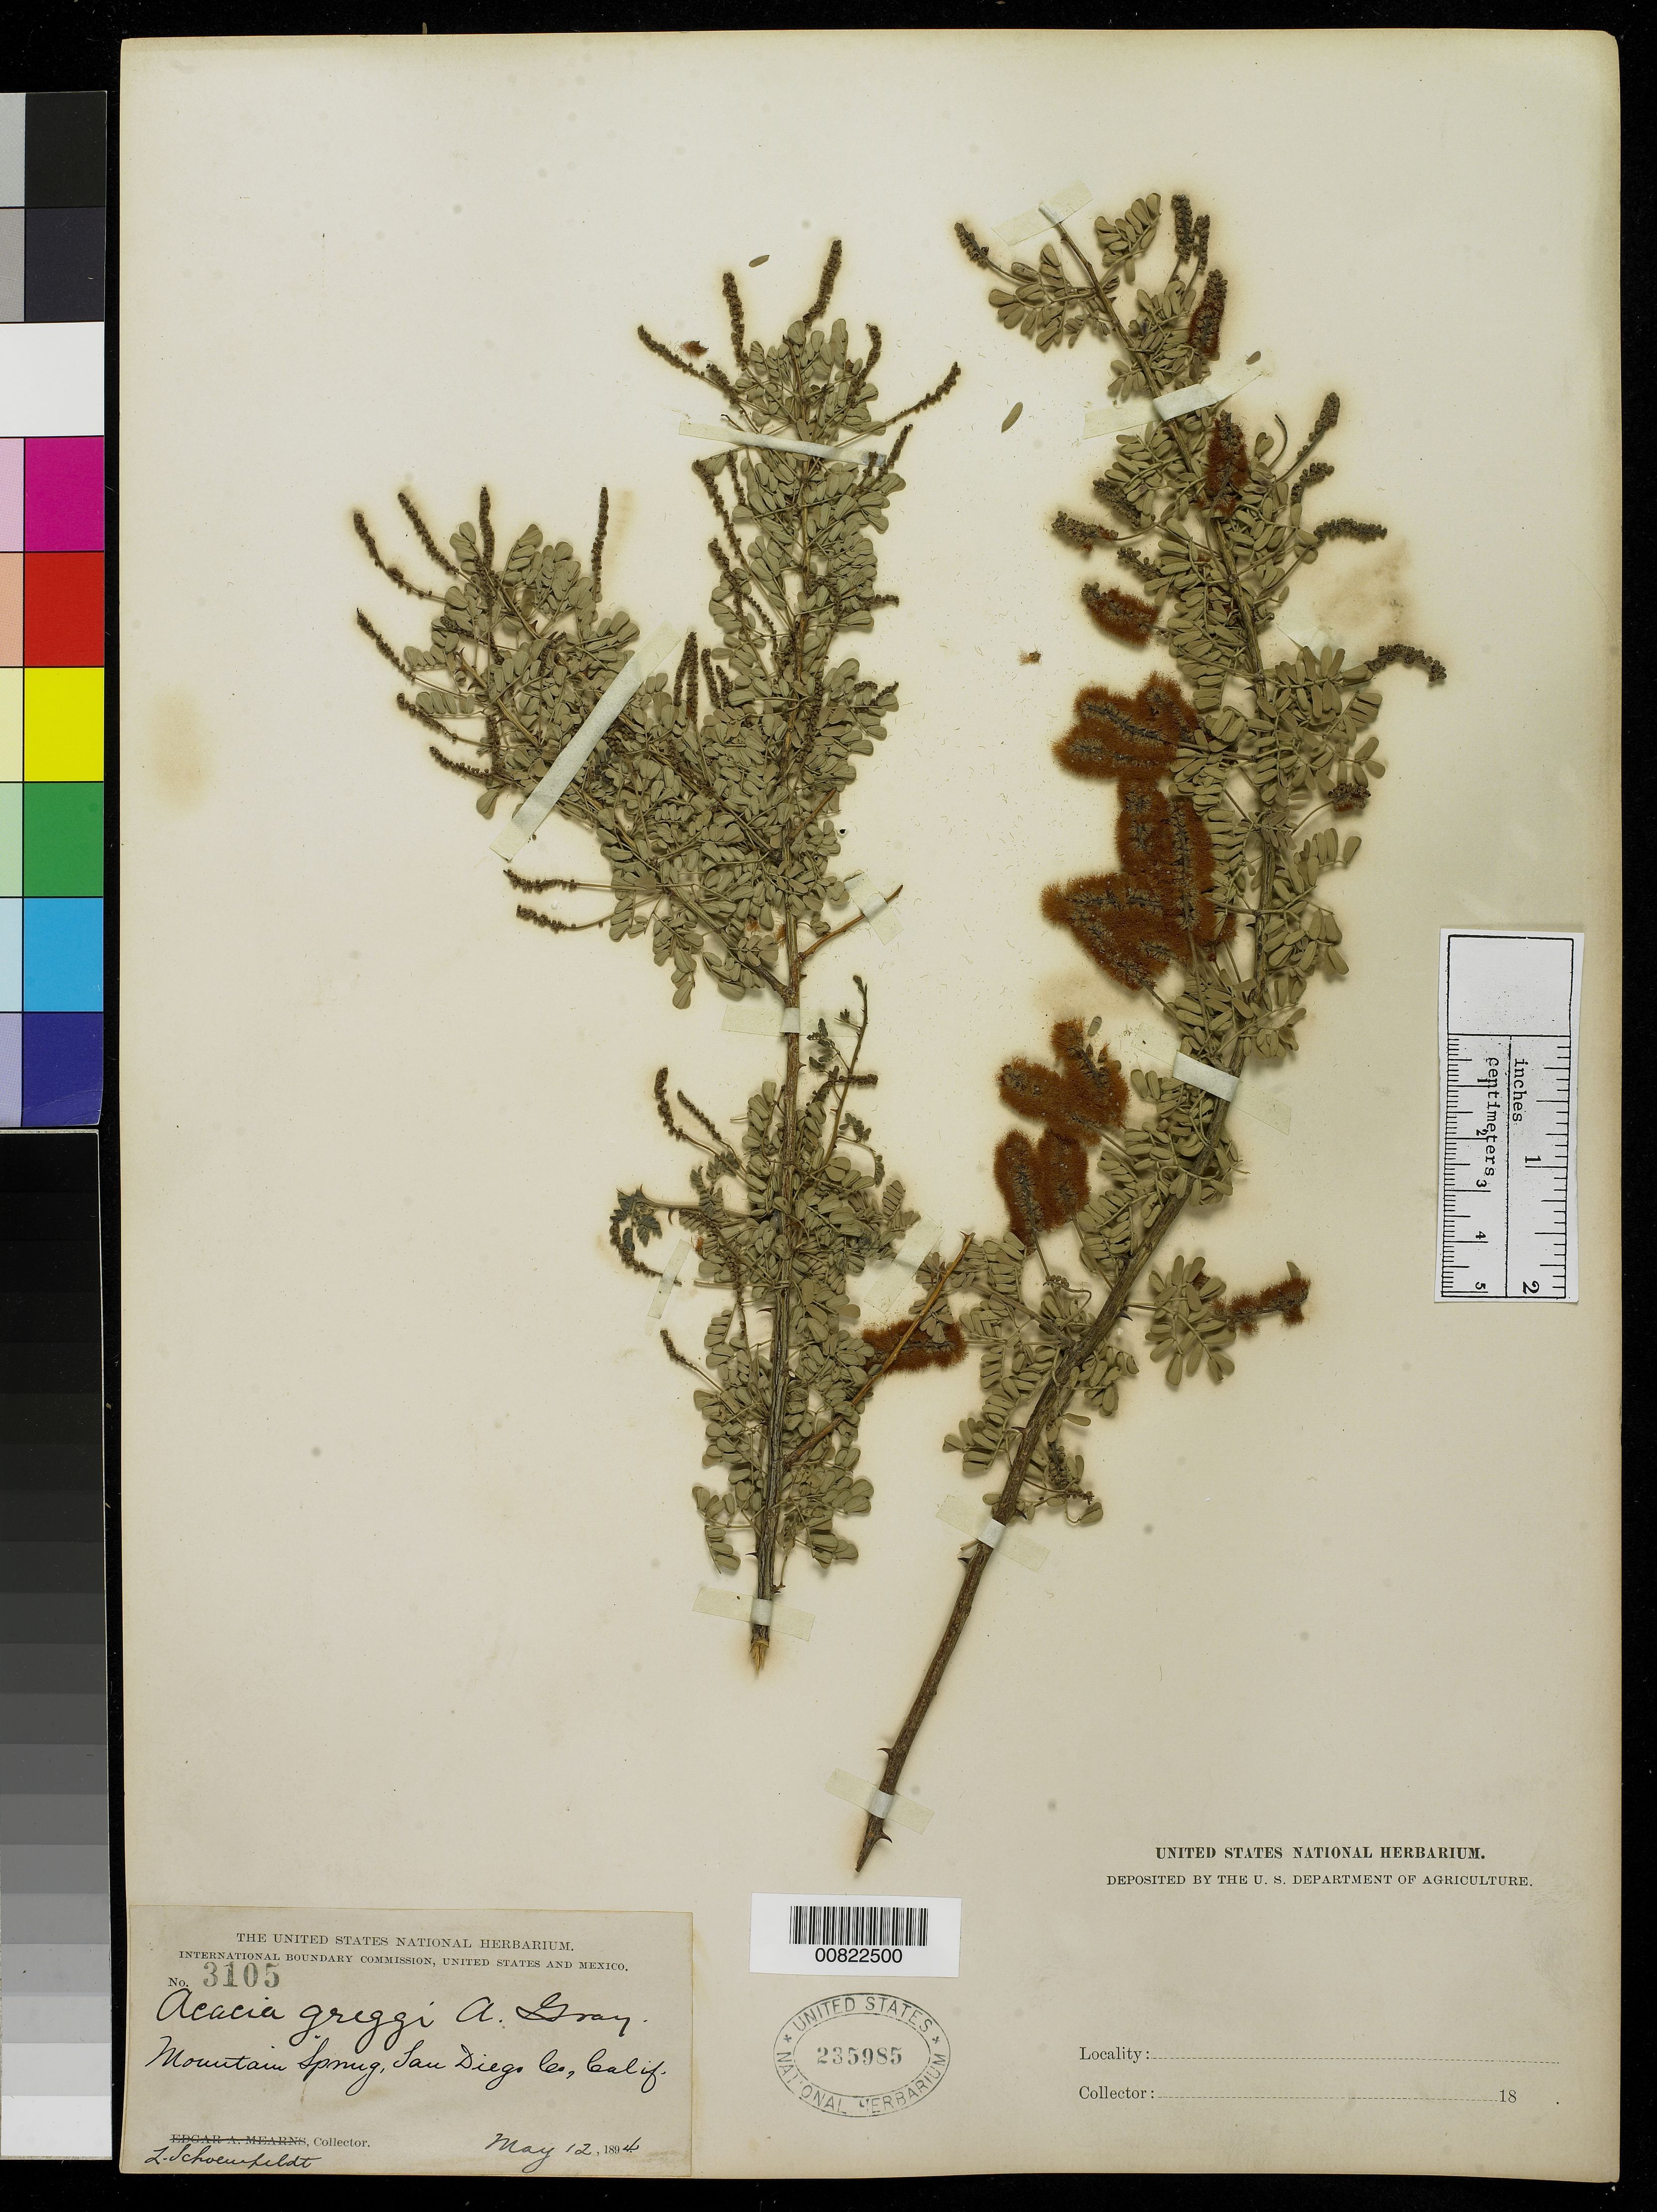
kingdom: Plantae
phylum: Tracheophyta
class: Magnoliopsida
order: Fabales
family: Fabaceae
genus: Senegalia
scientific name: Senegalia greggii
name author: (A. Gray) Britton & Rose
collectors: L. Schoenfeldt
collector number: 3105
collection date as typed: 12 May 1894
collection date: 1894-05-12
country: United States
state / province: California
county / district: San Diego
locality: Mountain Spring, San Diego County, California.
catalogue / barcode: US 235985